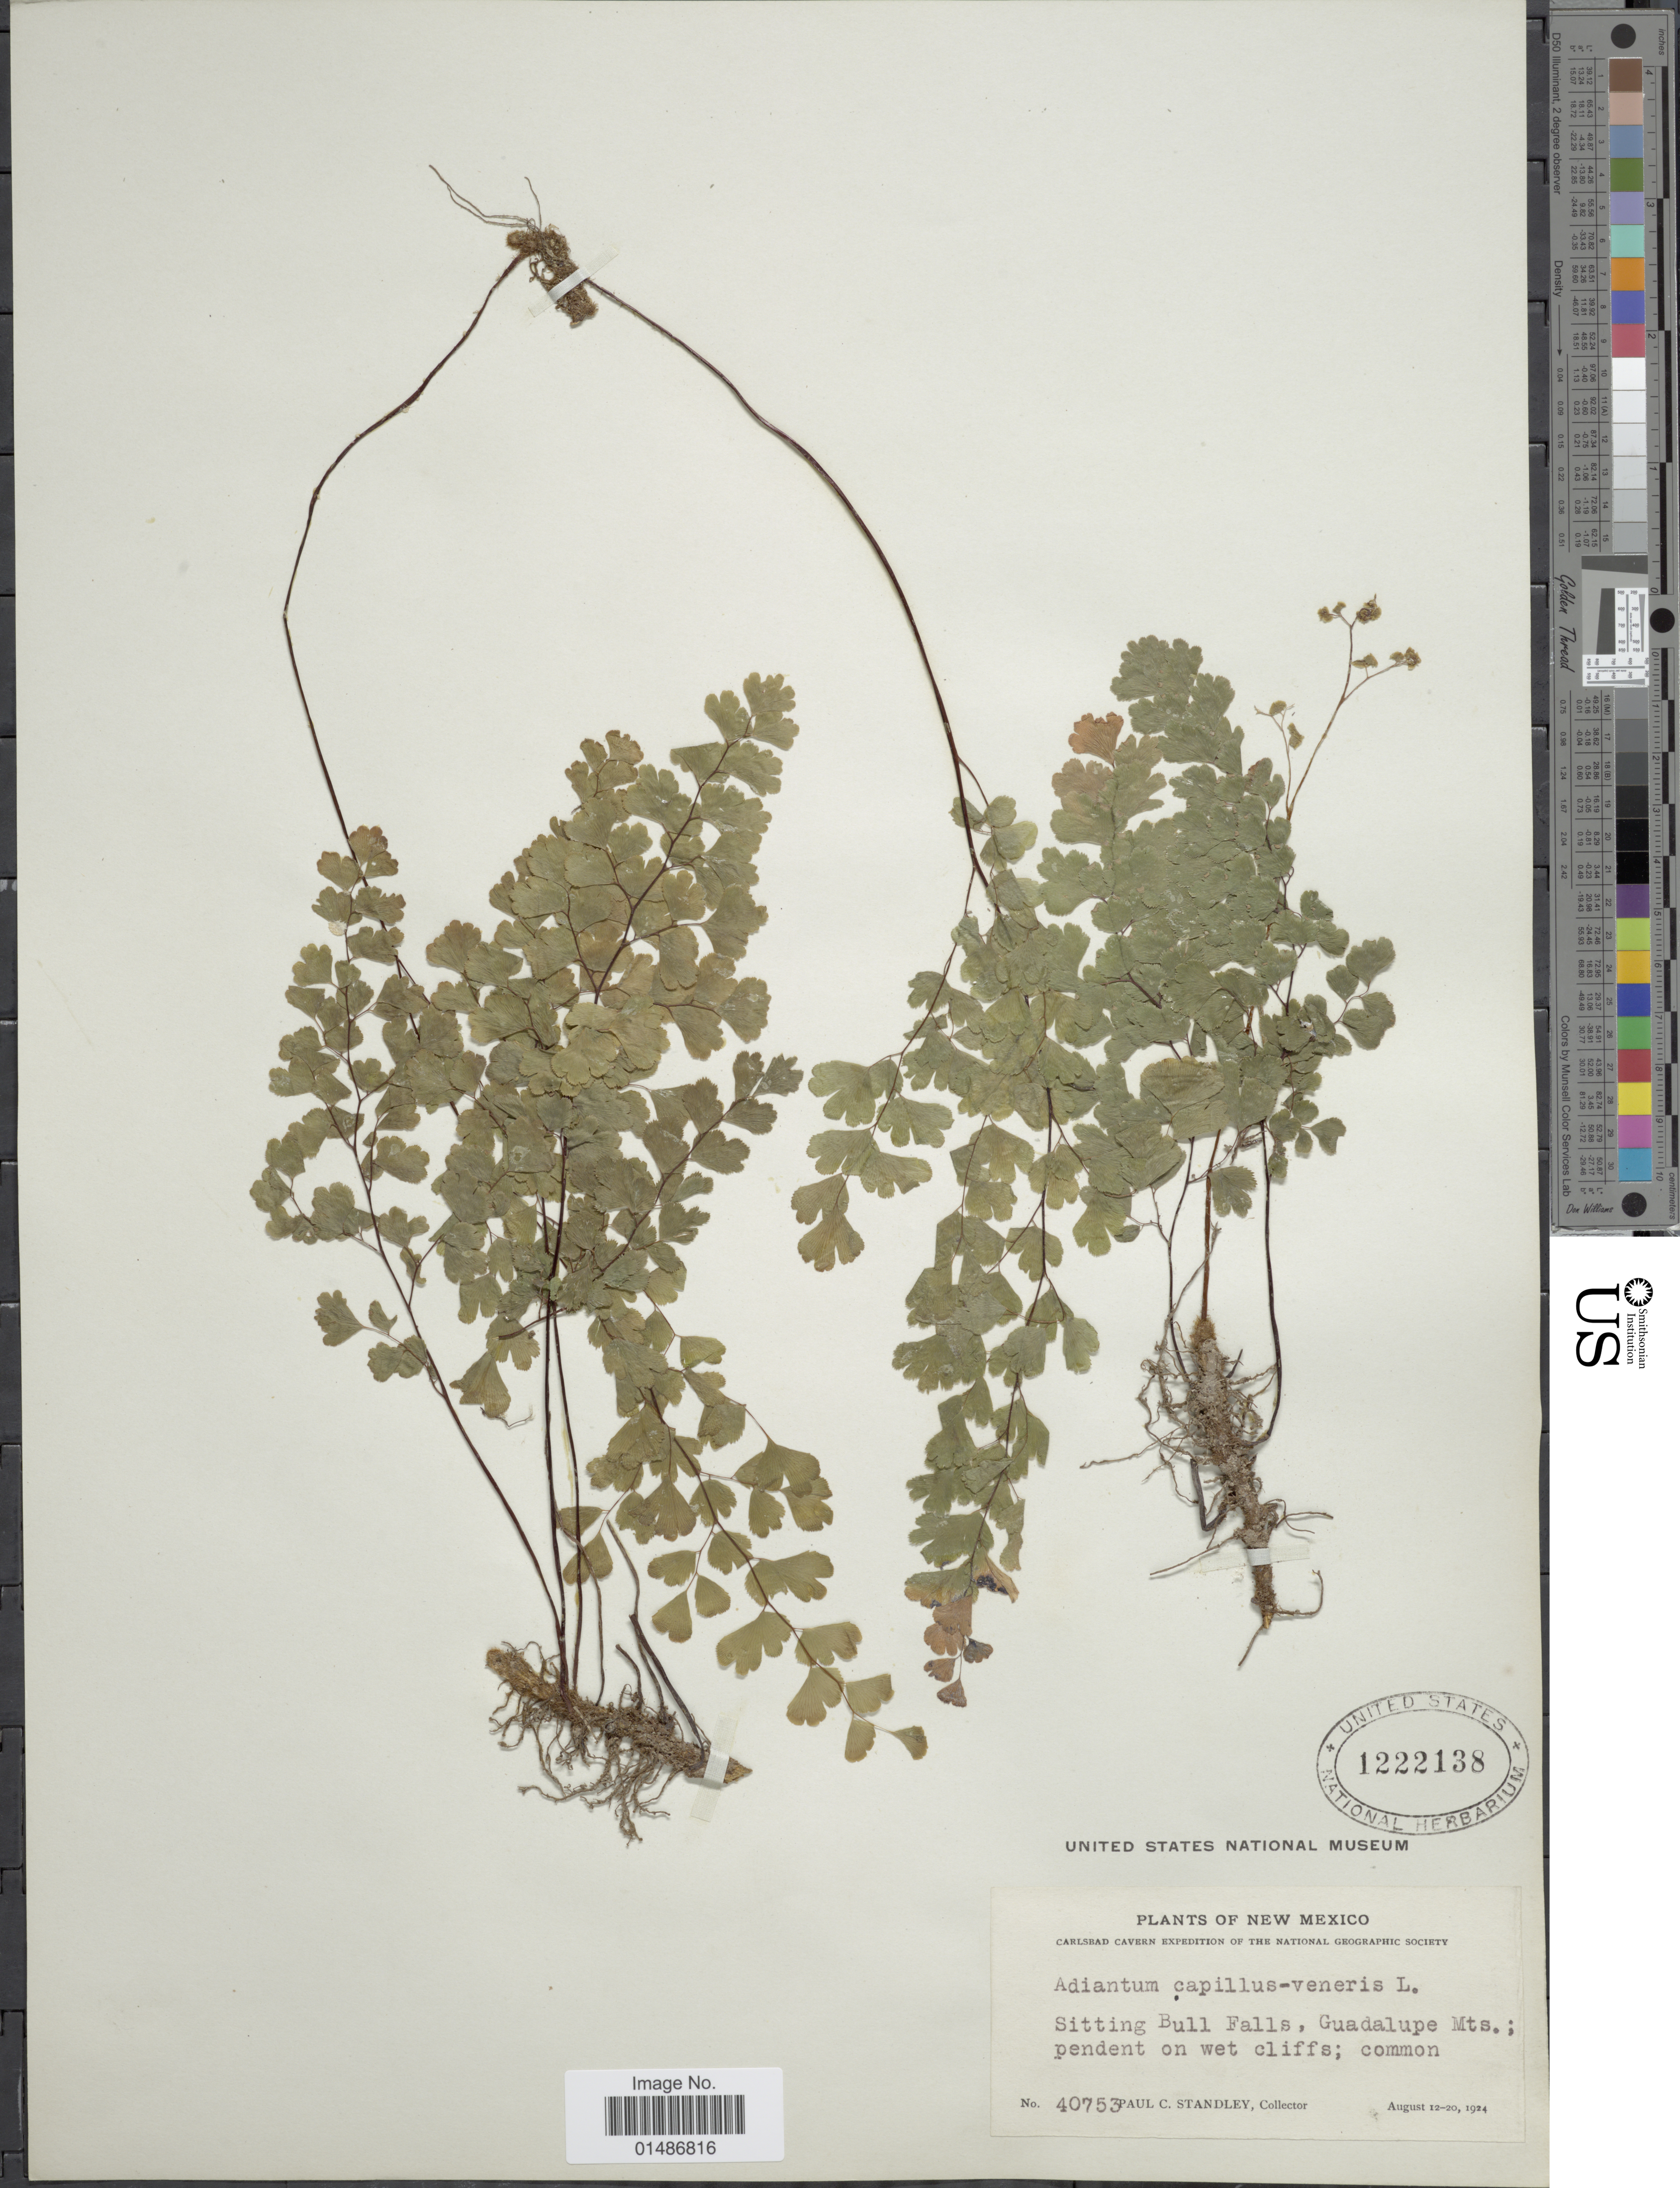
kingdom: Plantae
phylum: Tracheophyta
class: Polypodiopsida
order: Polypodiales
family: Pteridaceae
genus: Adiantum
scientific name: Adiantum capillus-veneris var. modestum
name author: (Underw.) Fernald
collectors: P. C. Standley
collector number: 40753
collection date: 1924-08-12/1924-08-20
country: United States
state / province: New Mexico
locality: Sitting Bull Falls, Guadalupe Mts.; pendent on wet cliffs.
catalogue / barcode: US 1222138